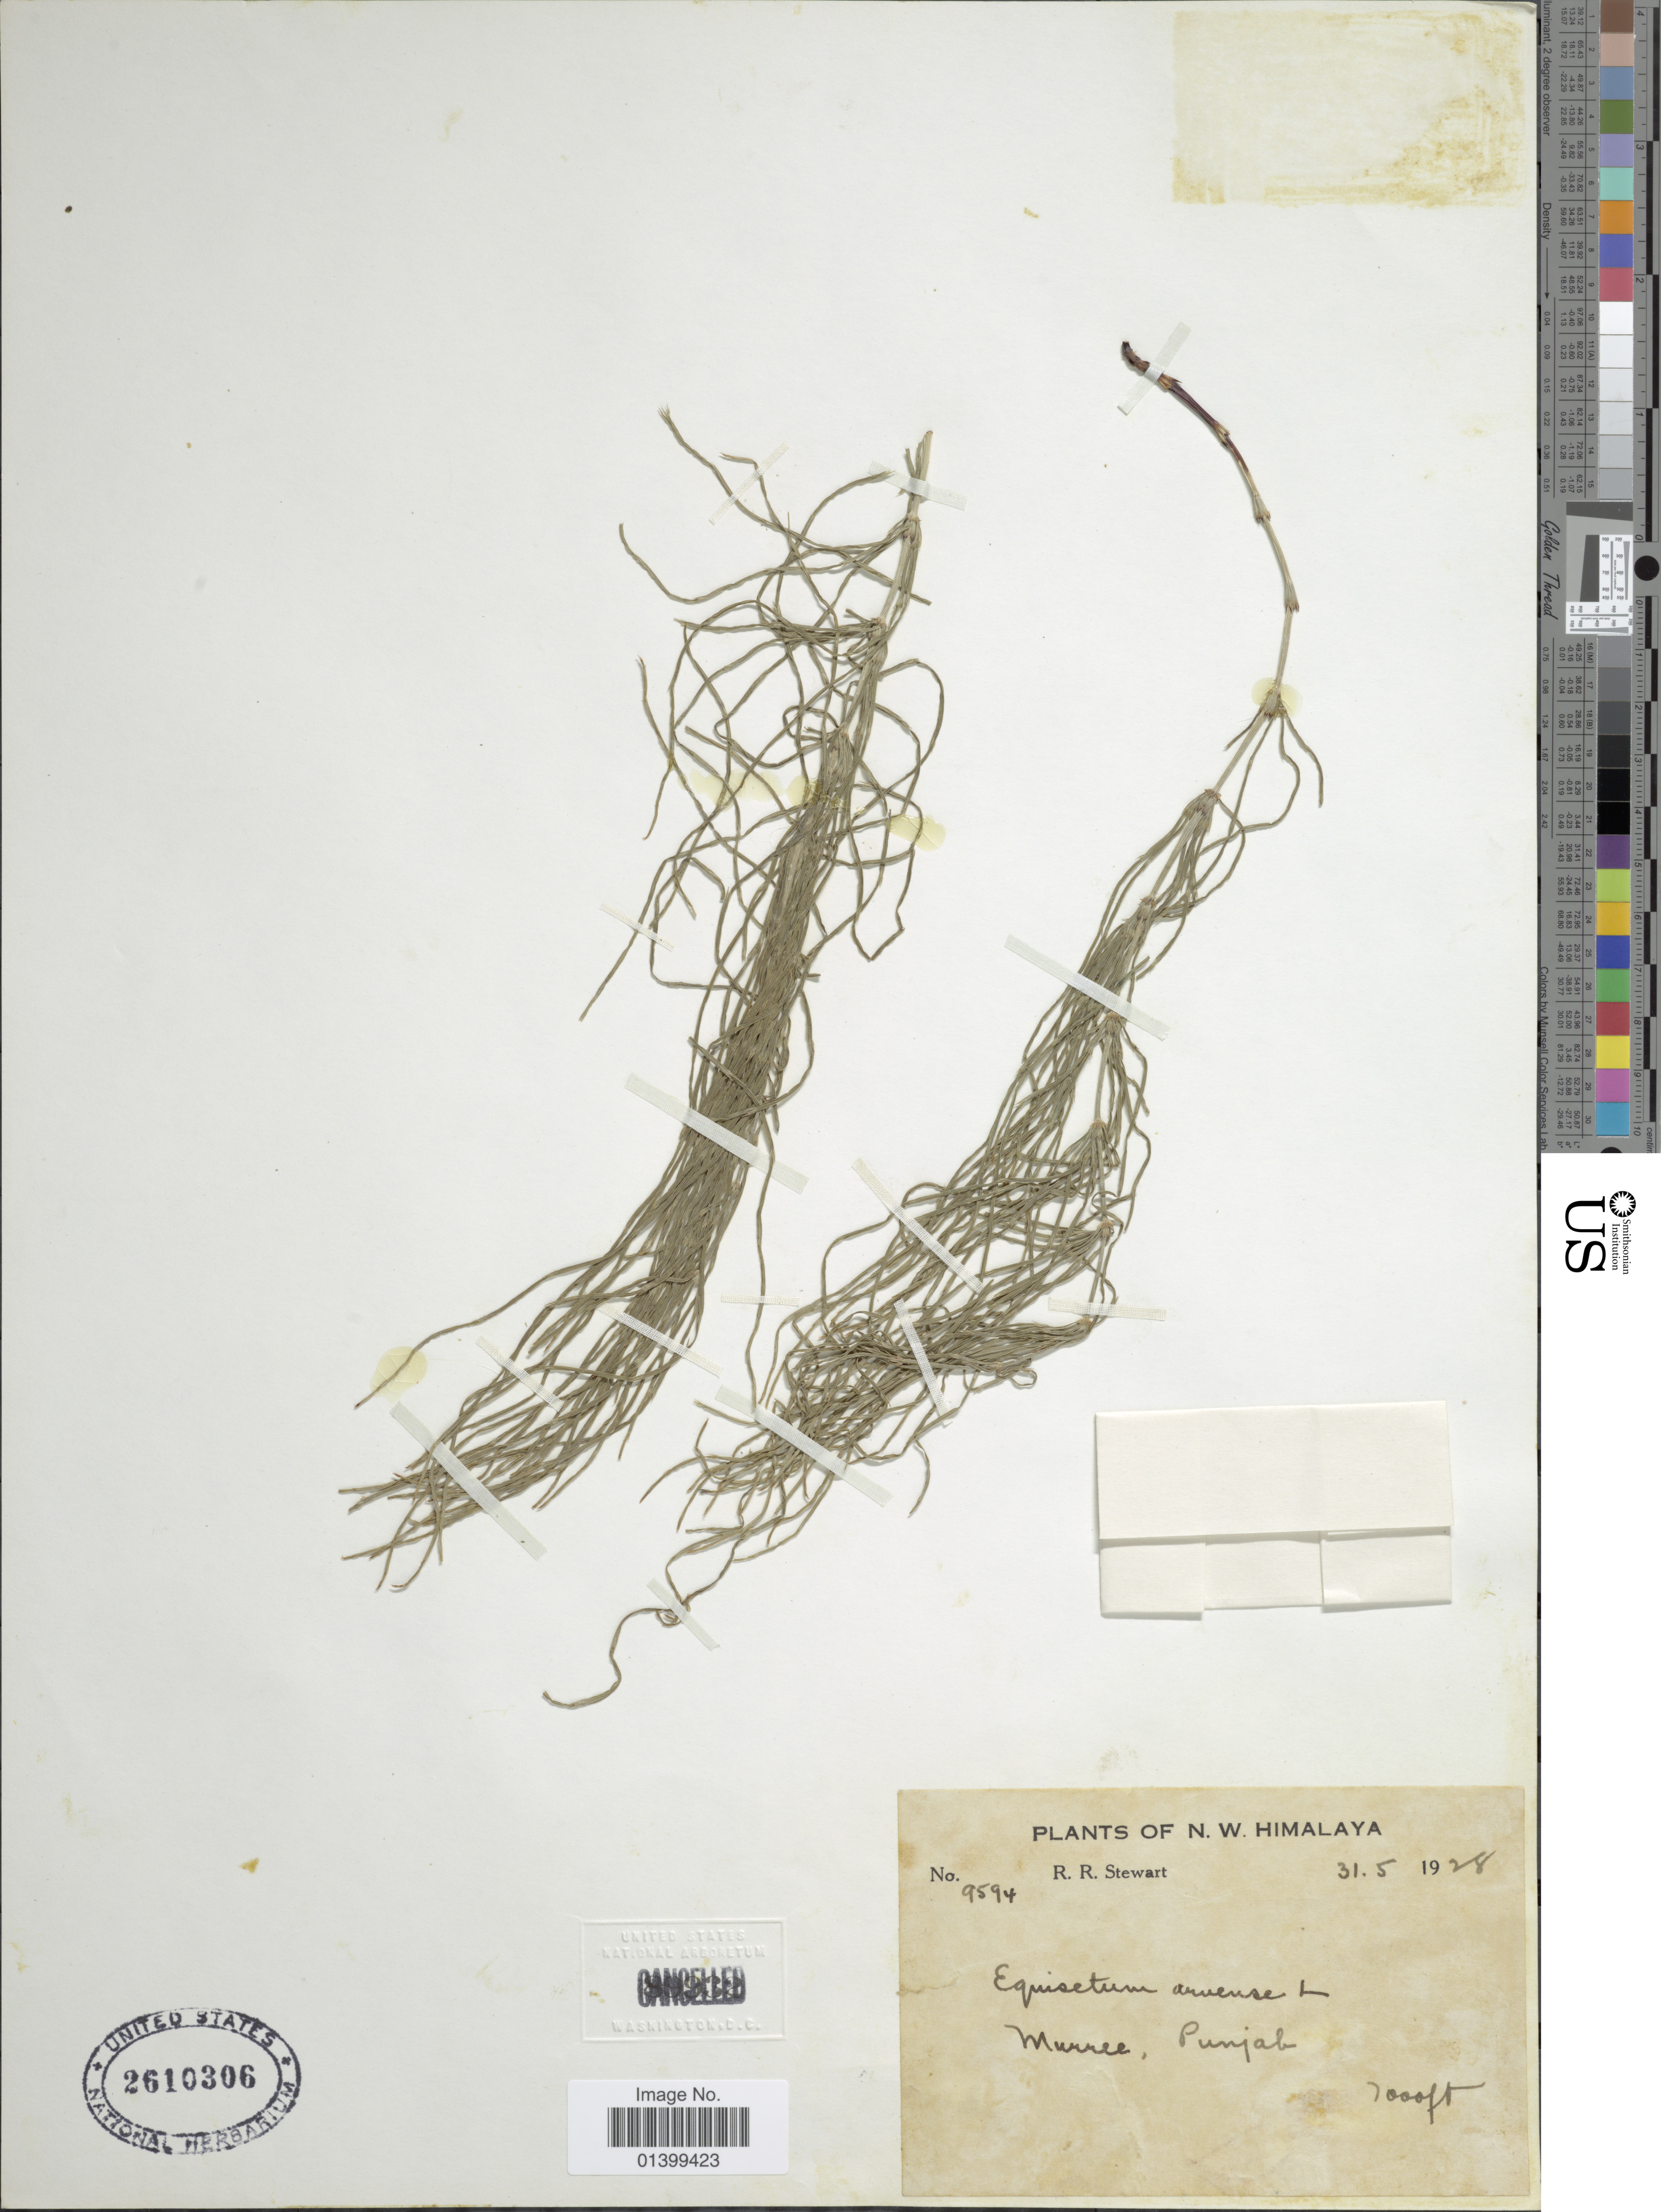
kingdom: Plantae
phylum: Tracheophyta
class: Polypodiopsida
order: Equisetales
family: Equisetaceae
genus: Equisetum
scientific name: Equisetum arvense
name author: L.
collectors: R. R. Stewart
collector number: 9594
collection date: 1928-05-31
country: Pakistan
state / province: Punjab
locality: Plants of N.W. Himalaya. Murree, Punjab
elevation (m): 2134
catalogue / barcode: US 2610306